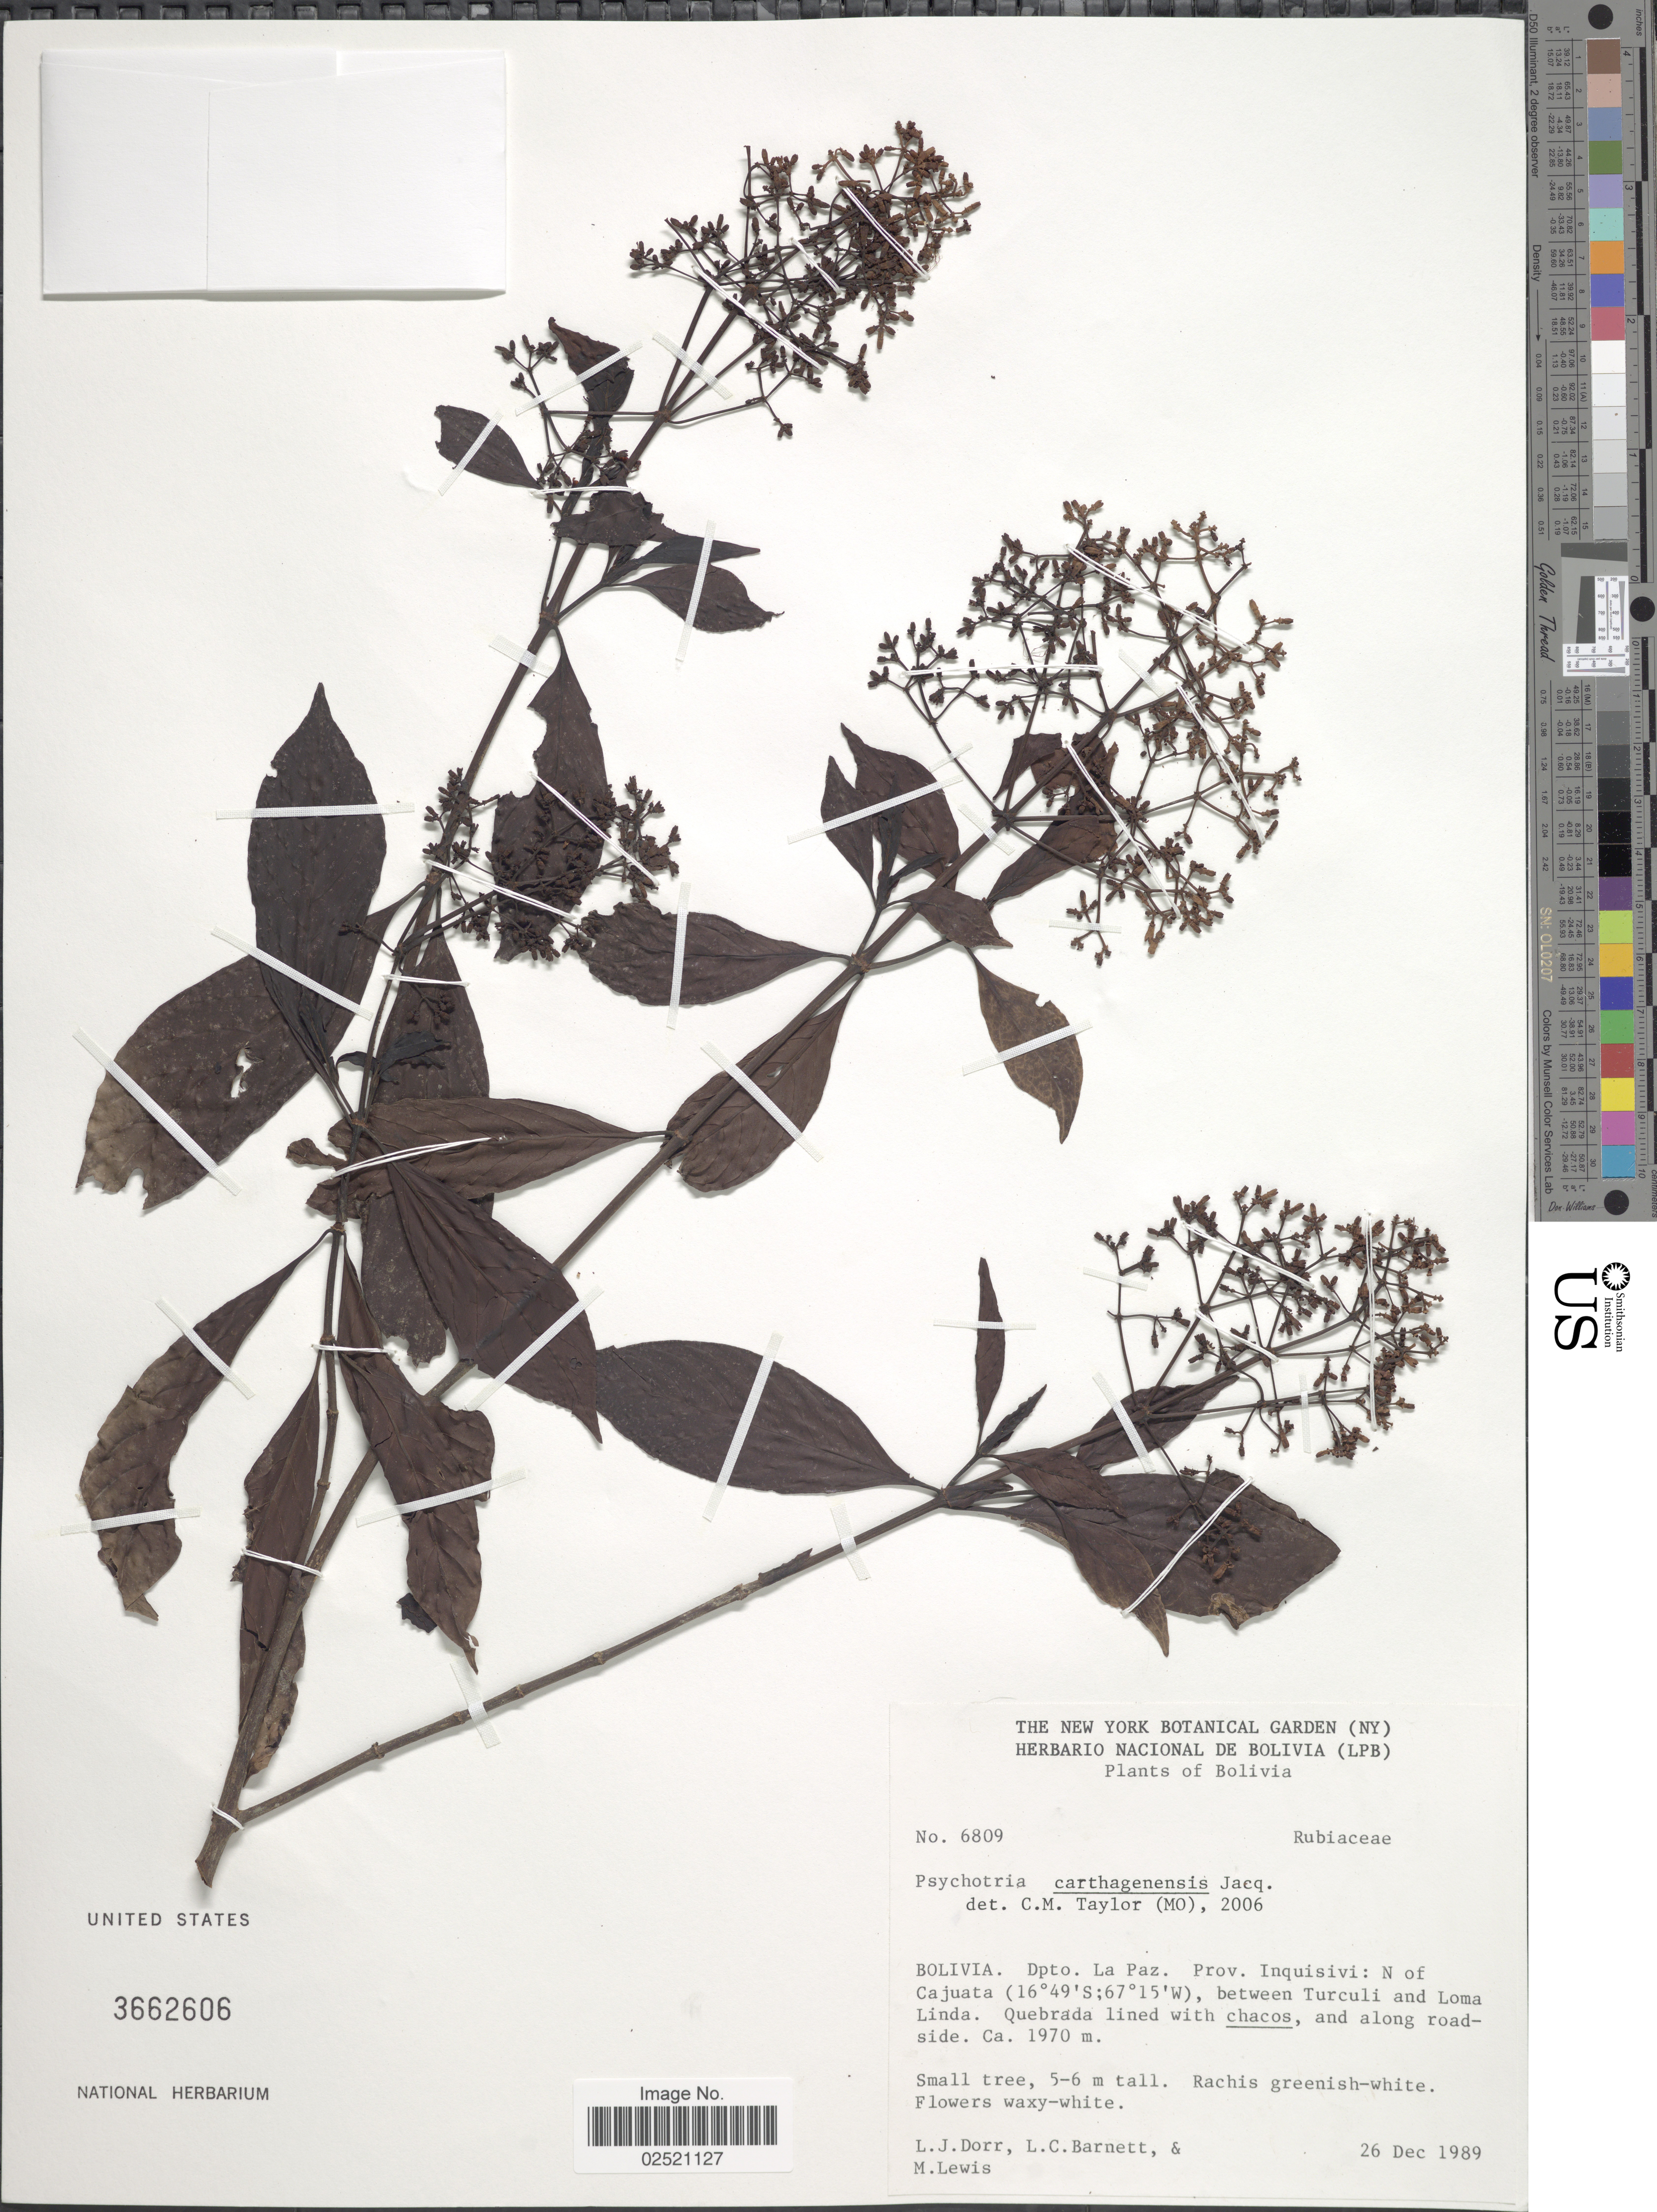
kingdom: Plantae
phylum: Tracheophyta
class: Magnoliopsida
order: Gentianales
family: Rubiaceae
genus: Psychotria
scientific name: Psychotria carthagenensis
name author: Jacq.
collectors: L. J. Dorr, L. C. Barnett & M. Lewis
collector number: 6809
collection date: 1989-12-26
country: Bolivia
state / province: La Paz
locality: Prov. Inquisivi: N of Cajuata, between Turculi and Loma Linda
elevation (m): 1970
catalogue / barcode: US 3662606